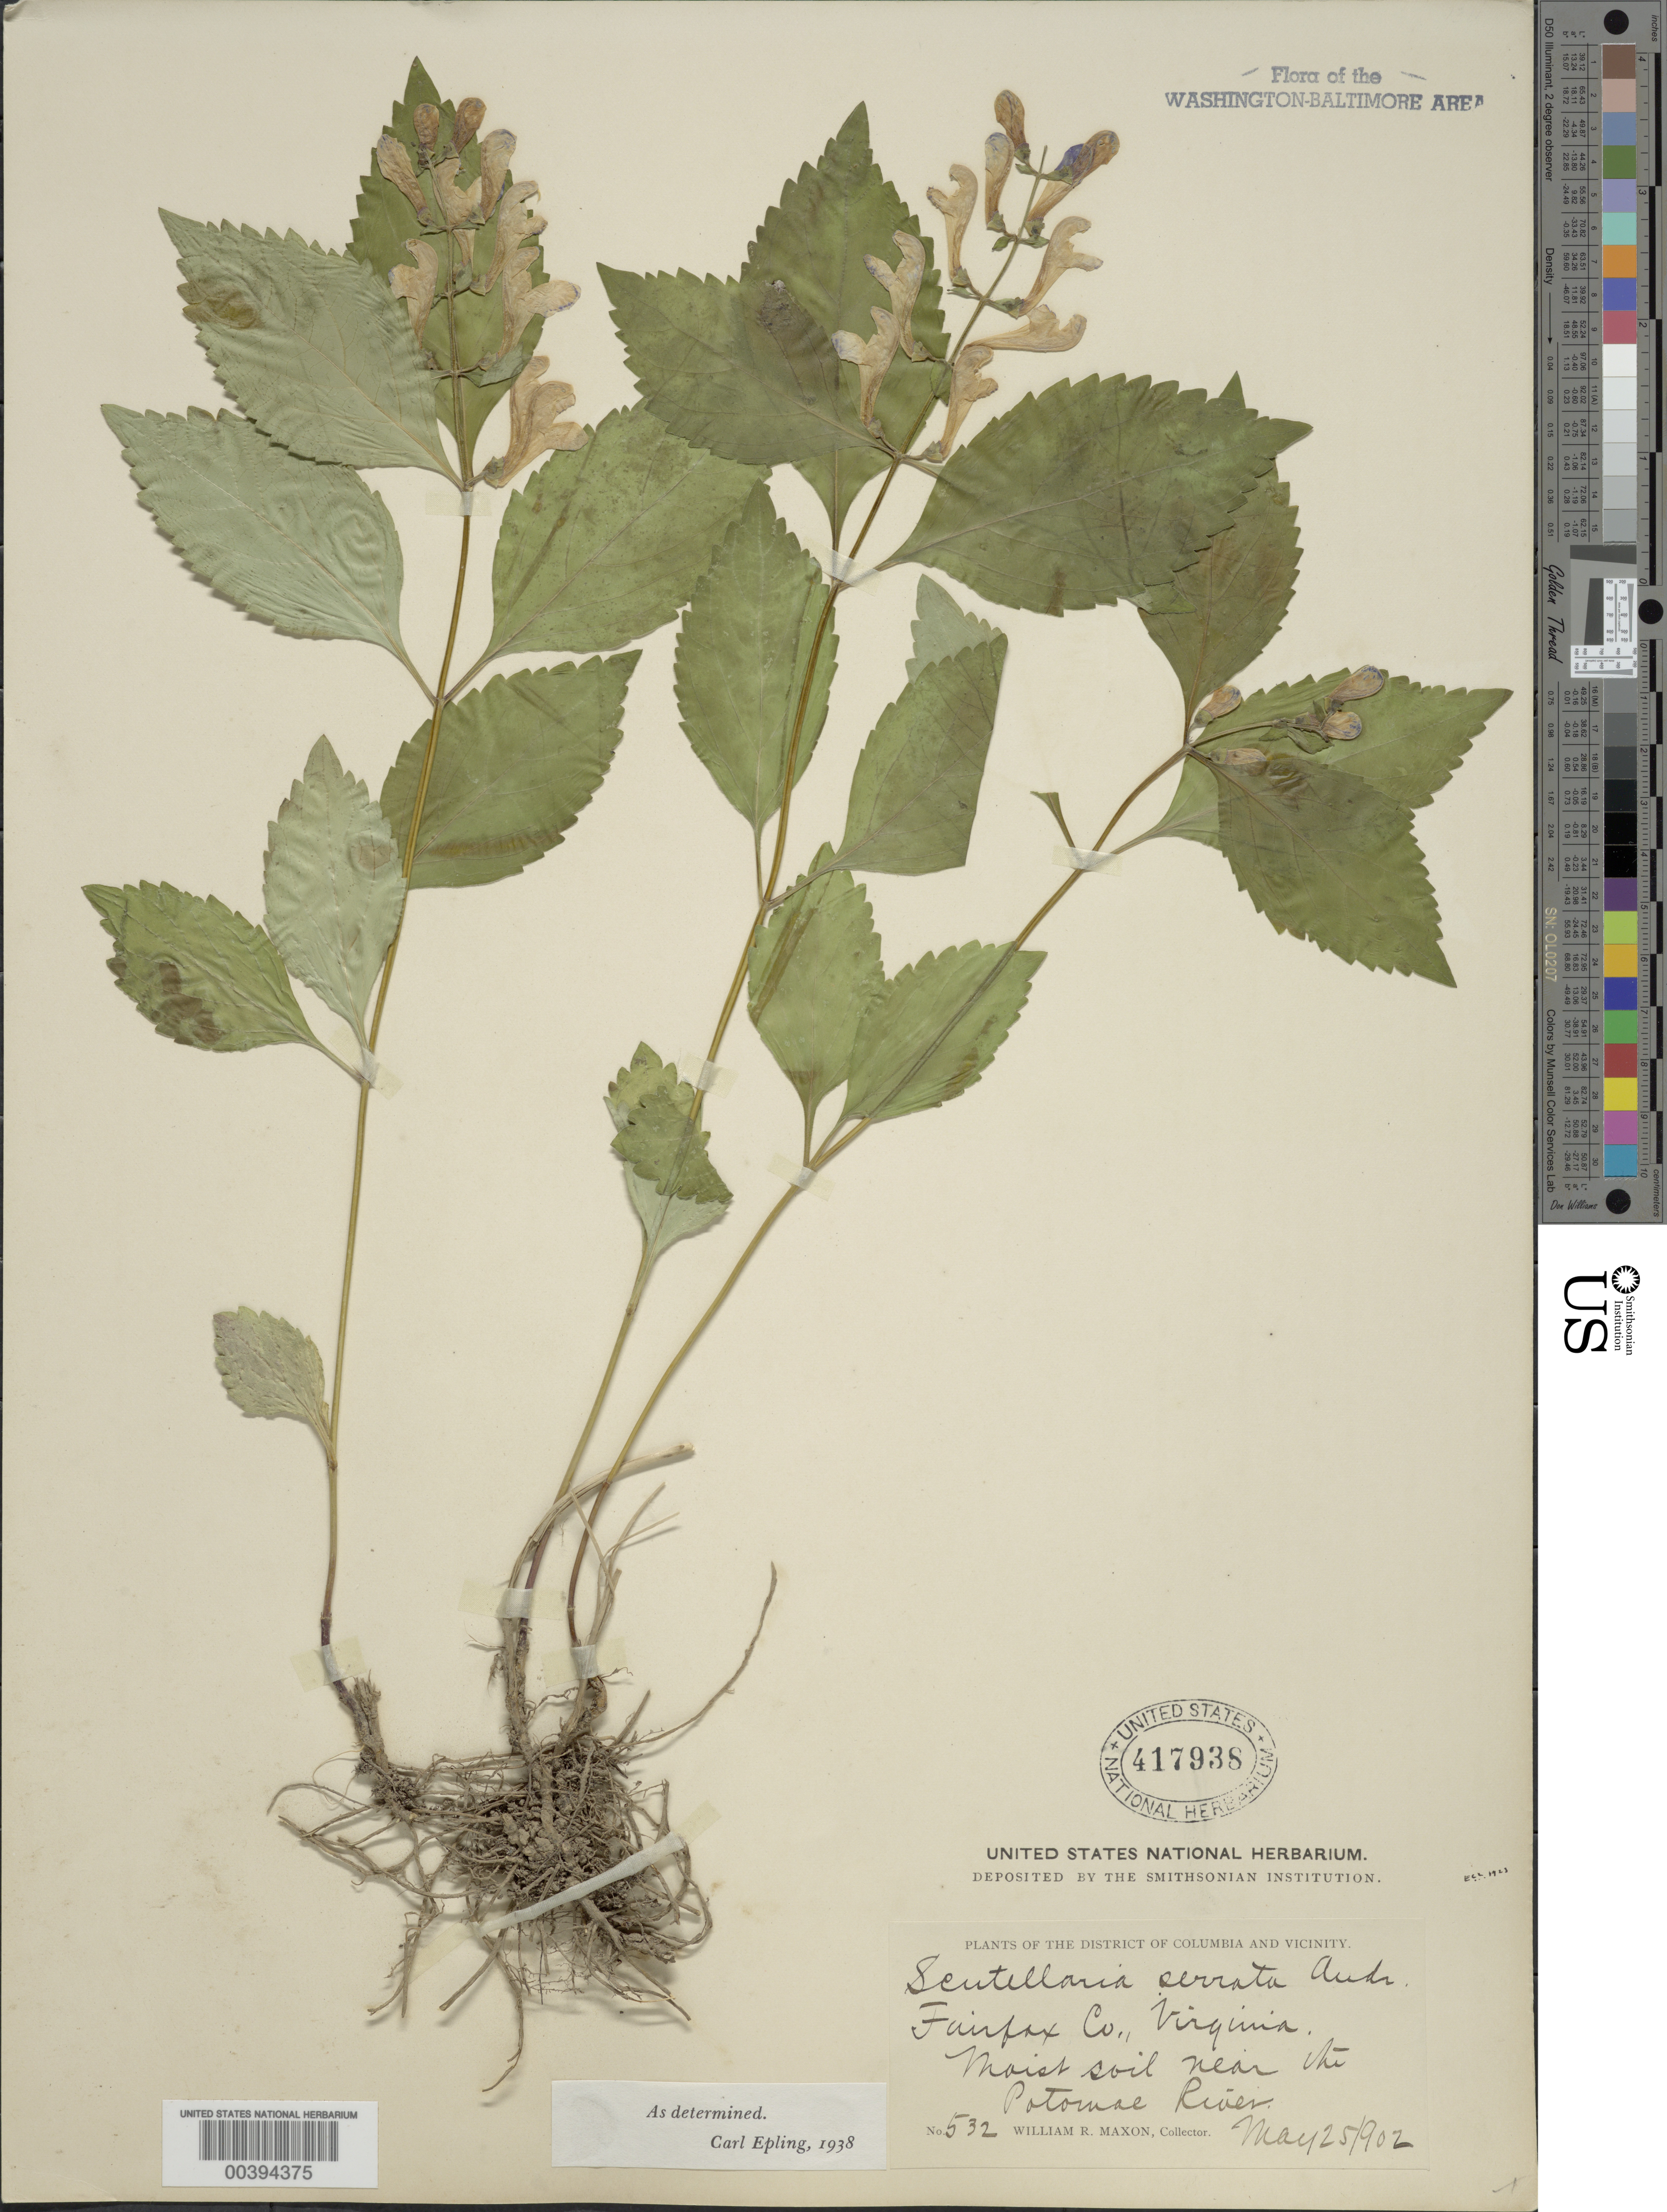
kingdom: Plantae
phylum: Tracheophyta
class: Magnoliopsida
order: Lamiales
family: Lamiaceae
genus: Scutellaria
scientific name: Scutellaria serrata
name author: Andrews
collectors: W. R. Maxon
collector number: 532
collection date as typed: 25 May 1902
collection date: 1902-05-25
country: United States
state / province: Virginia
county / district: Fairfax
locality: Near Potomac River C. and O. Canal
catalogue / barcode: US 417938